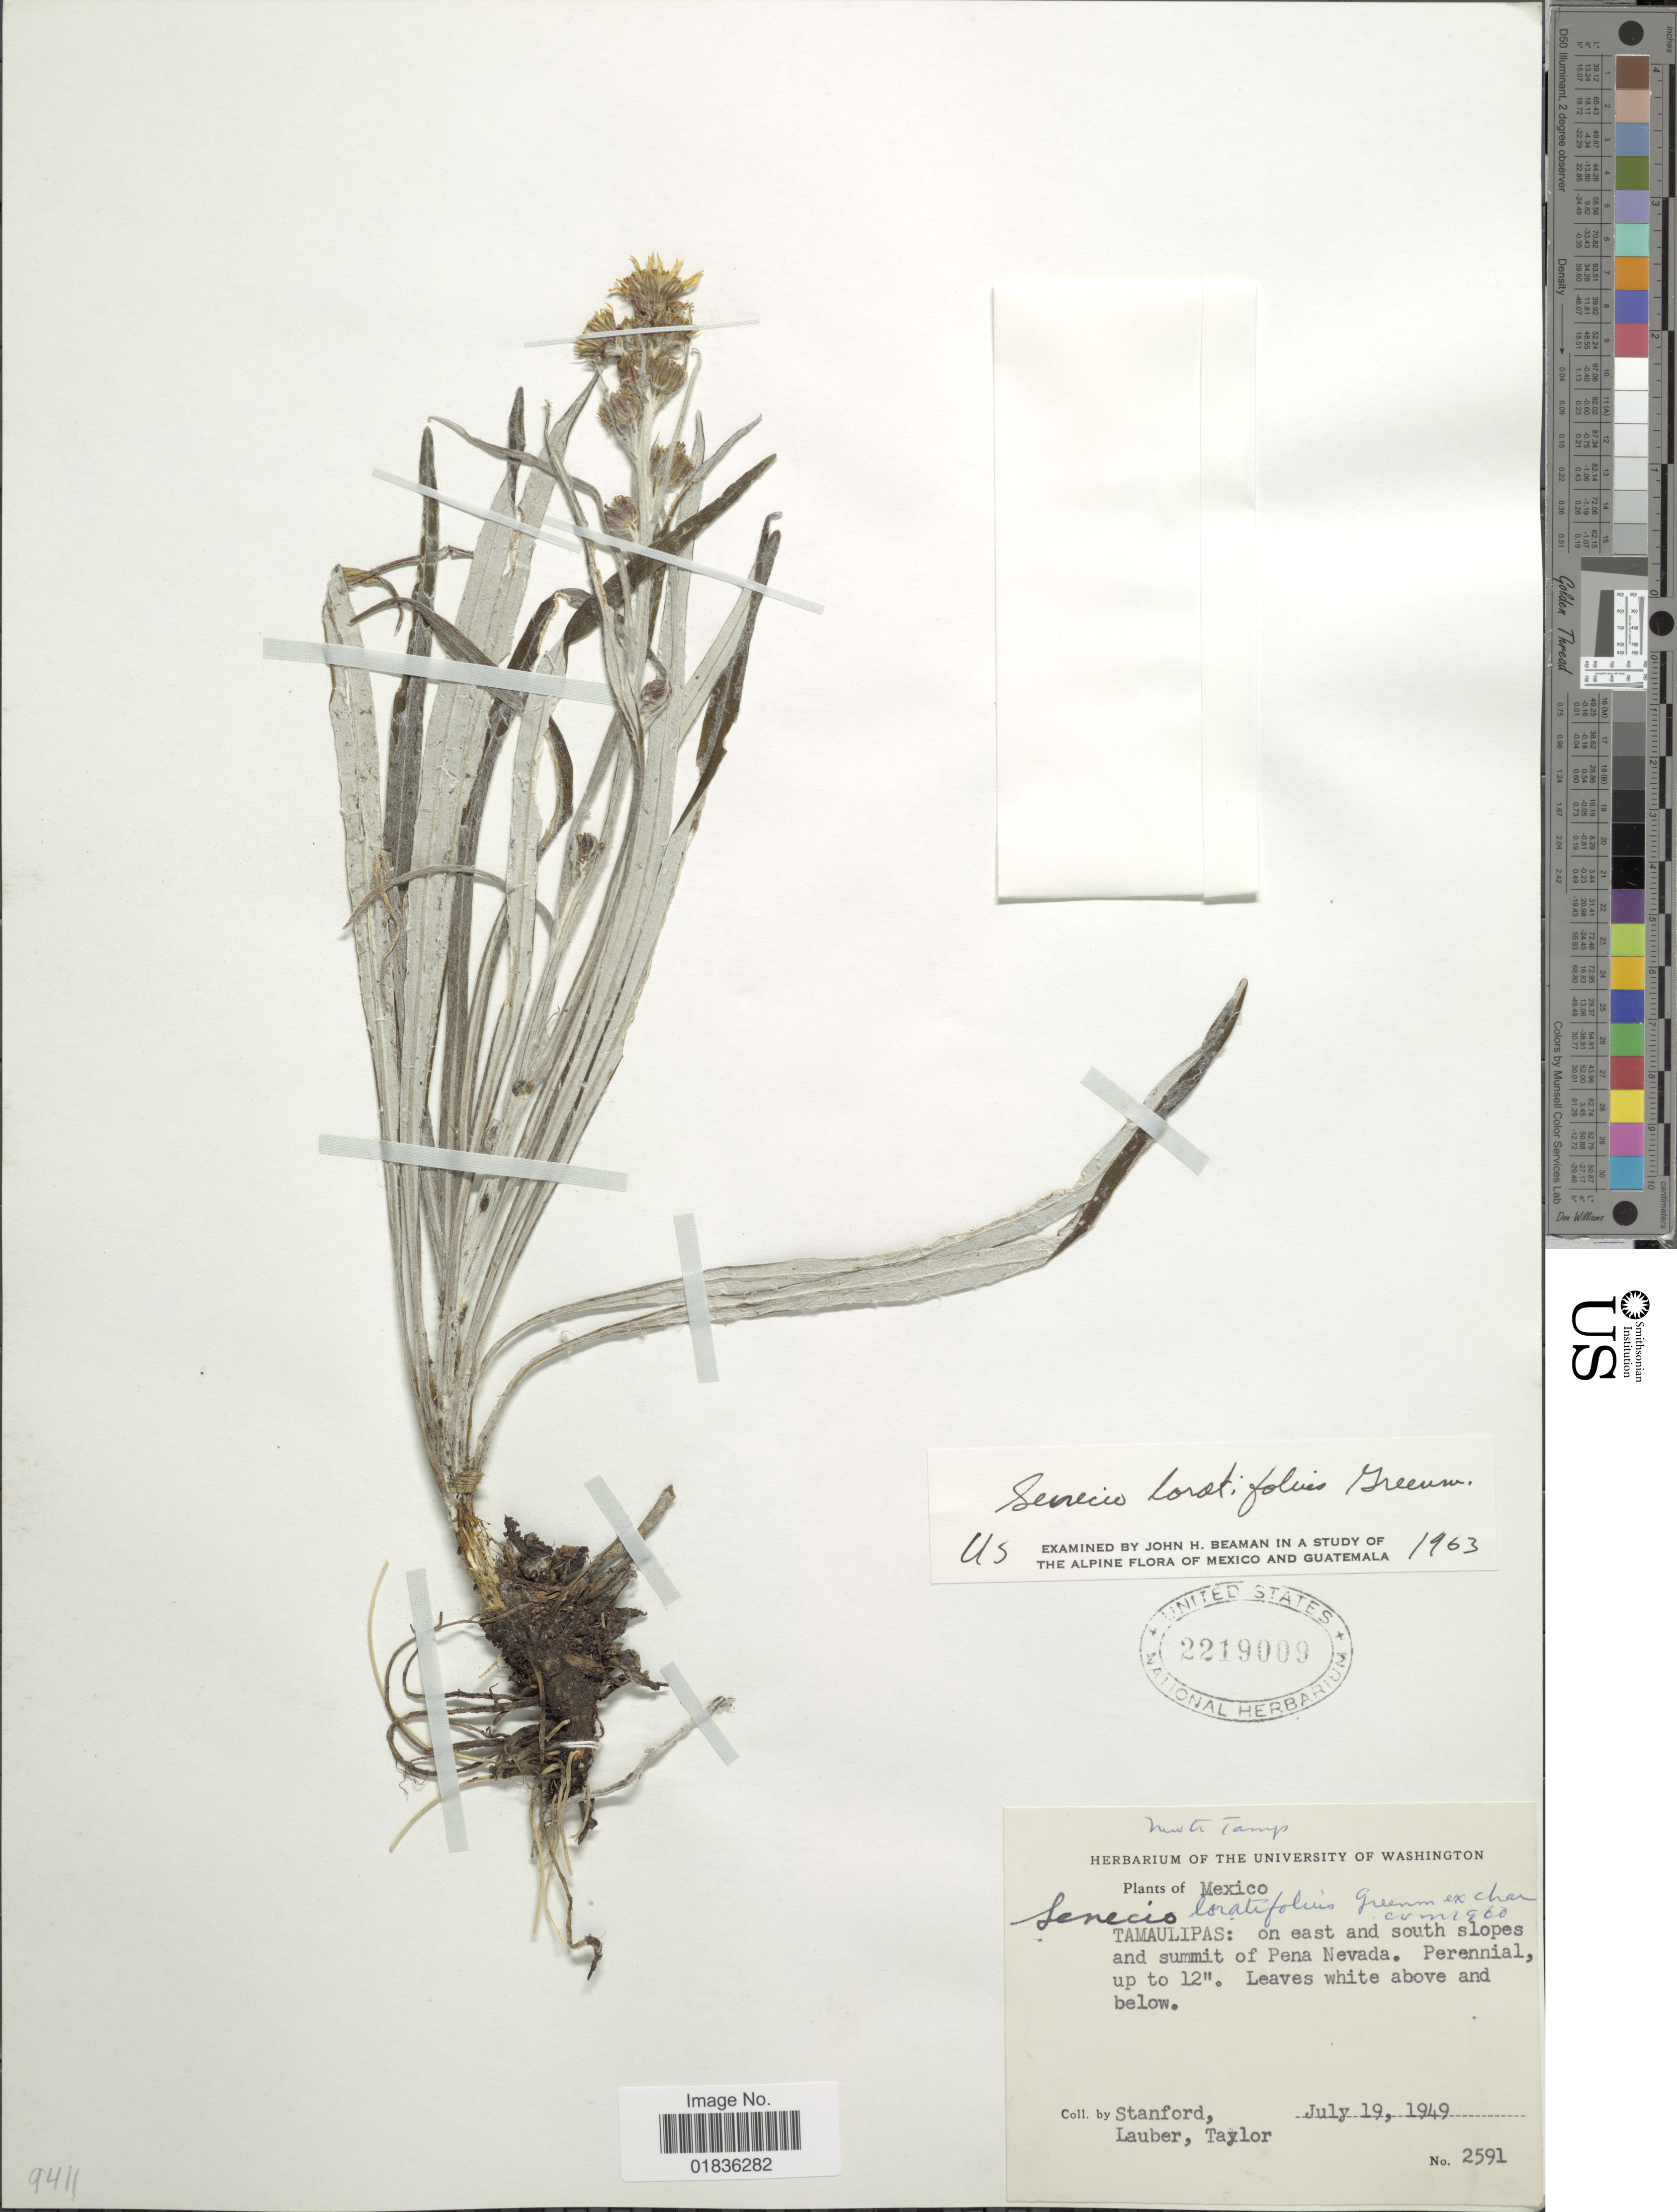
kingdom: Plantae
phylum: Tracheophyta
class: Magnoliopsida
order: Asterales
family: Asteraceae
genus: Senecio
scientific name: Senecio loratifolius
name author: Greenm.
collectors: -. Stanford, Lauber, -- & -- Taylor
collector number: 2591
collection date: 1949-07-19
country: Mexico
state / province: Tamaulipas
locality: On east and south slopes and summit of Pena Nevada.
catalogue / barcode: US 2219009